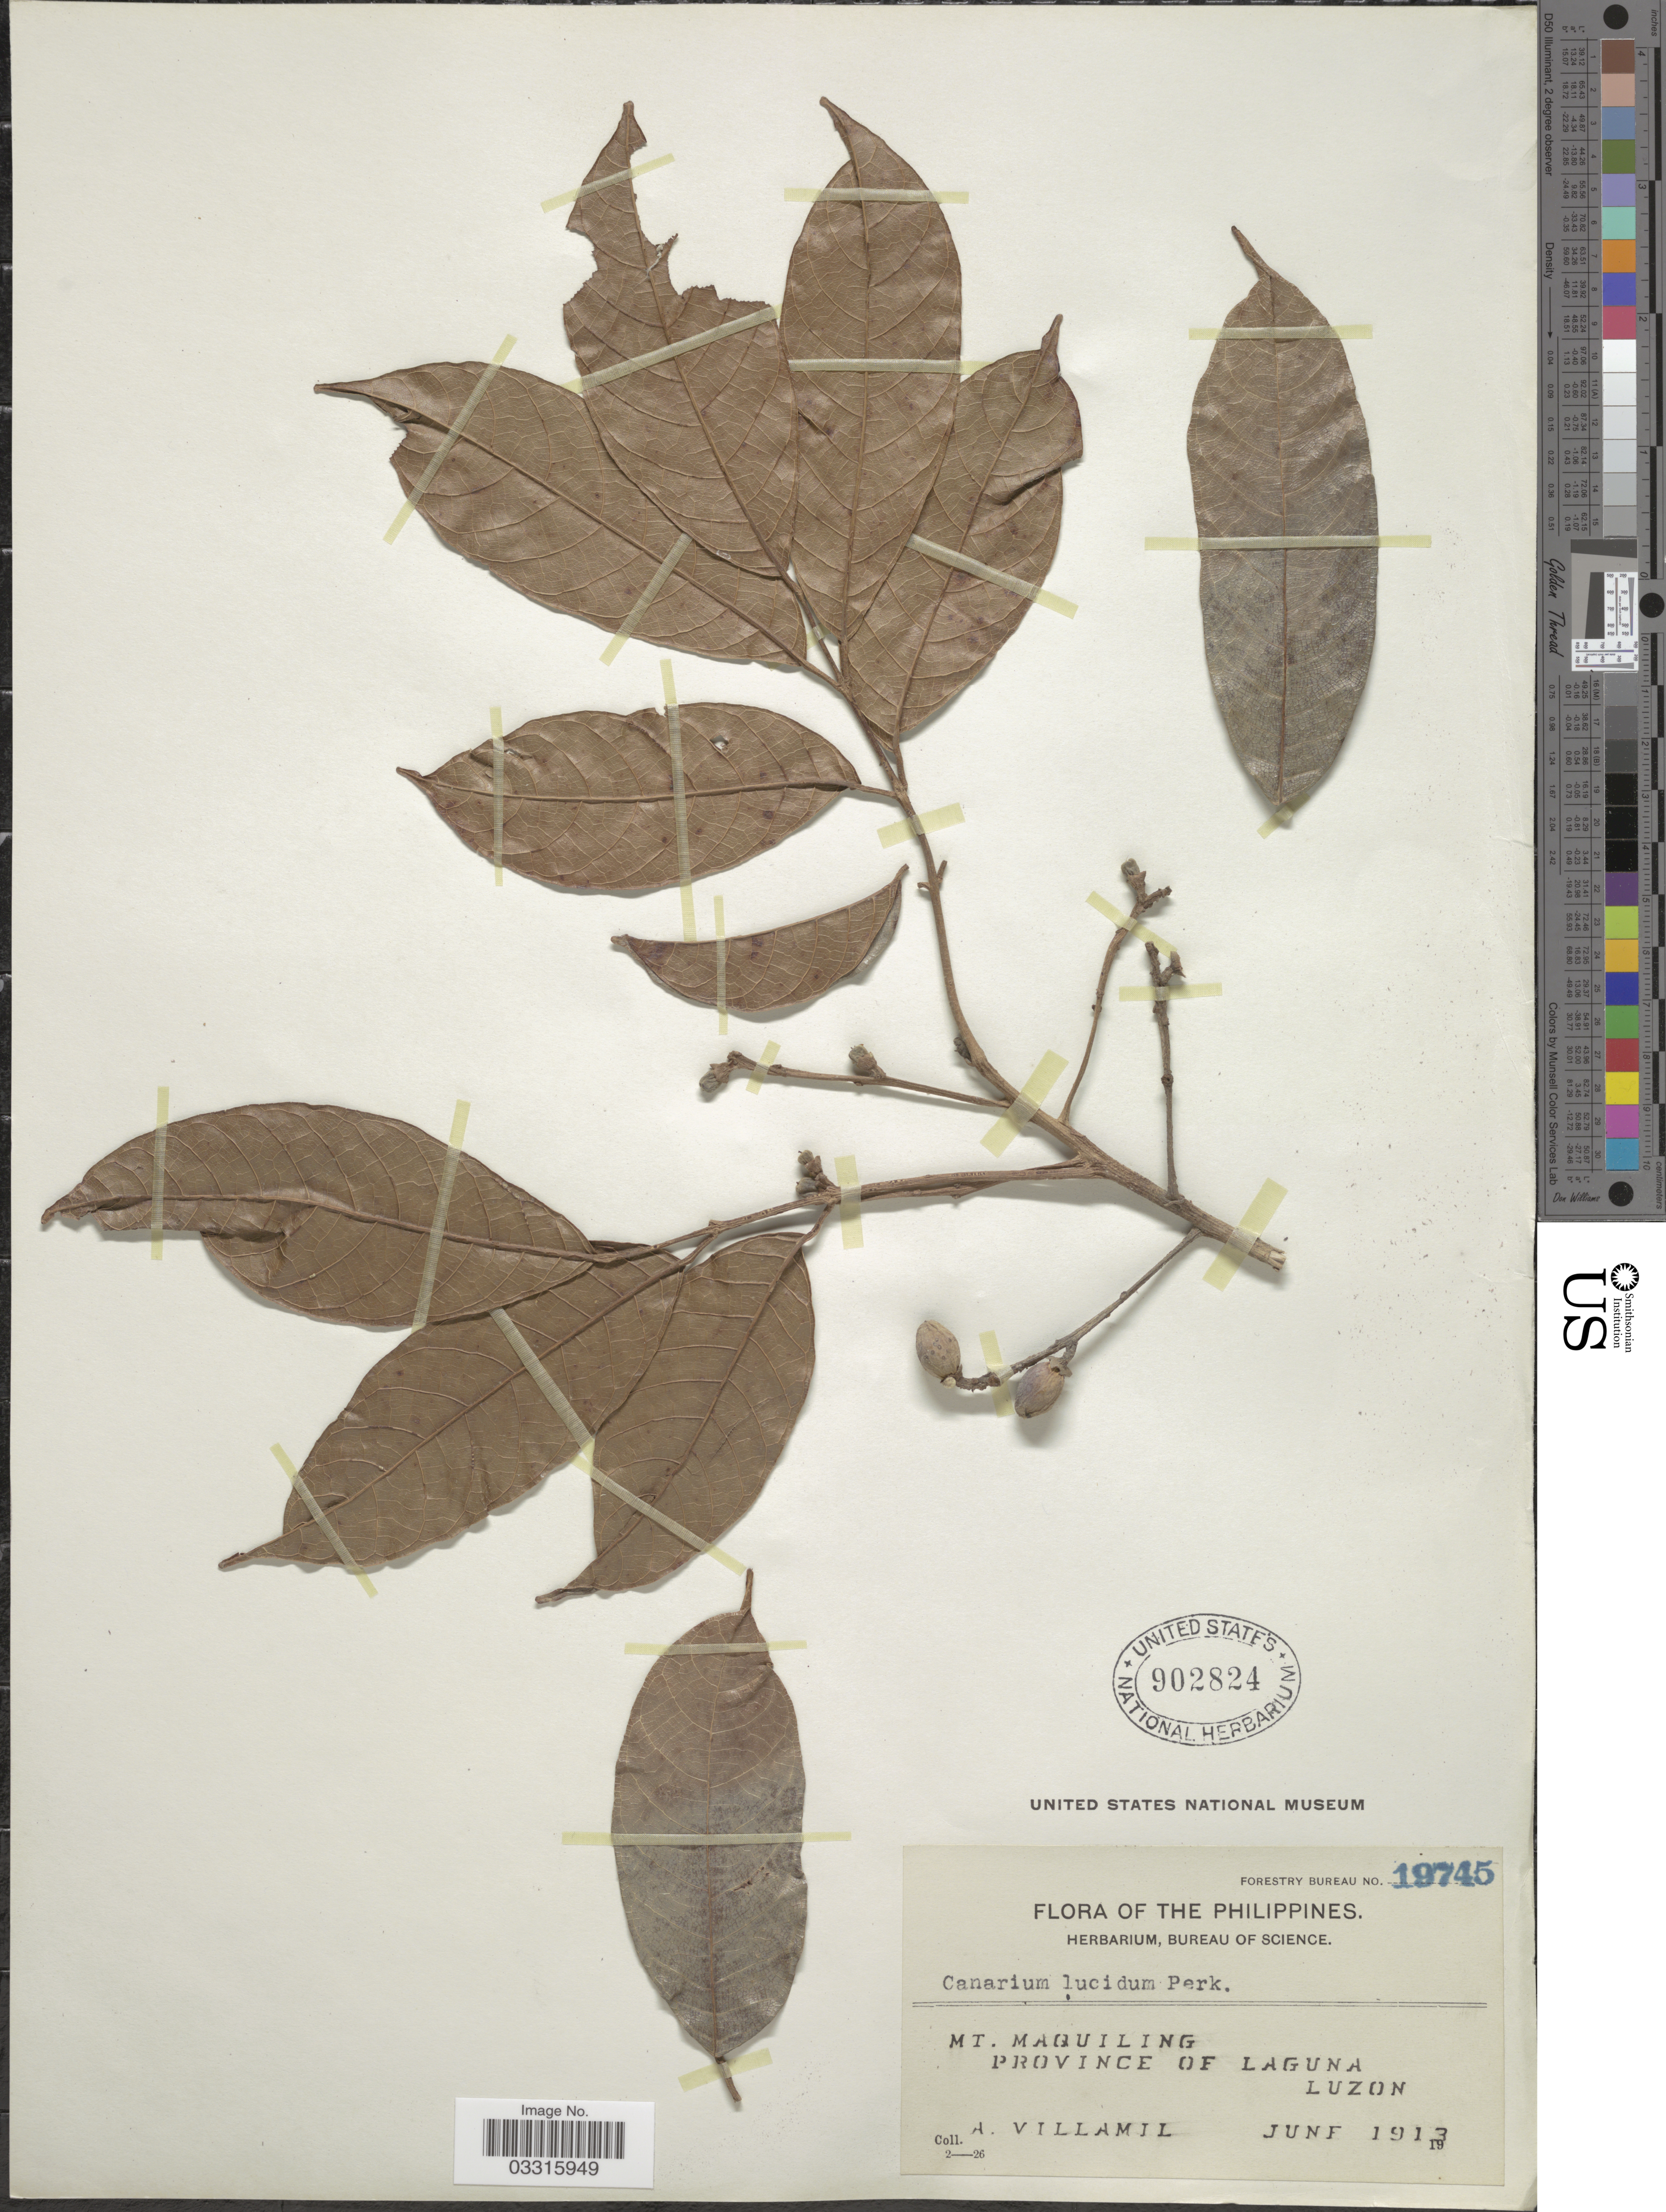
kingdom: Plantae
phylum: Tracheophyta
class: Magnoliopsida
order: Sapindales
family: Burseraceae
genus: Canarium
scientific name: Canarium asperum subsp. asperum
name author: Benth.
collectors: A. Villamil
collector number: Forestry Bureau 19745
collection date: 1913-06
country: Philippines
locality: Mt. Maquiling, Province of Laguna, Luzon.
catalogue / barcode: US 902824